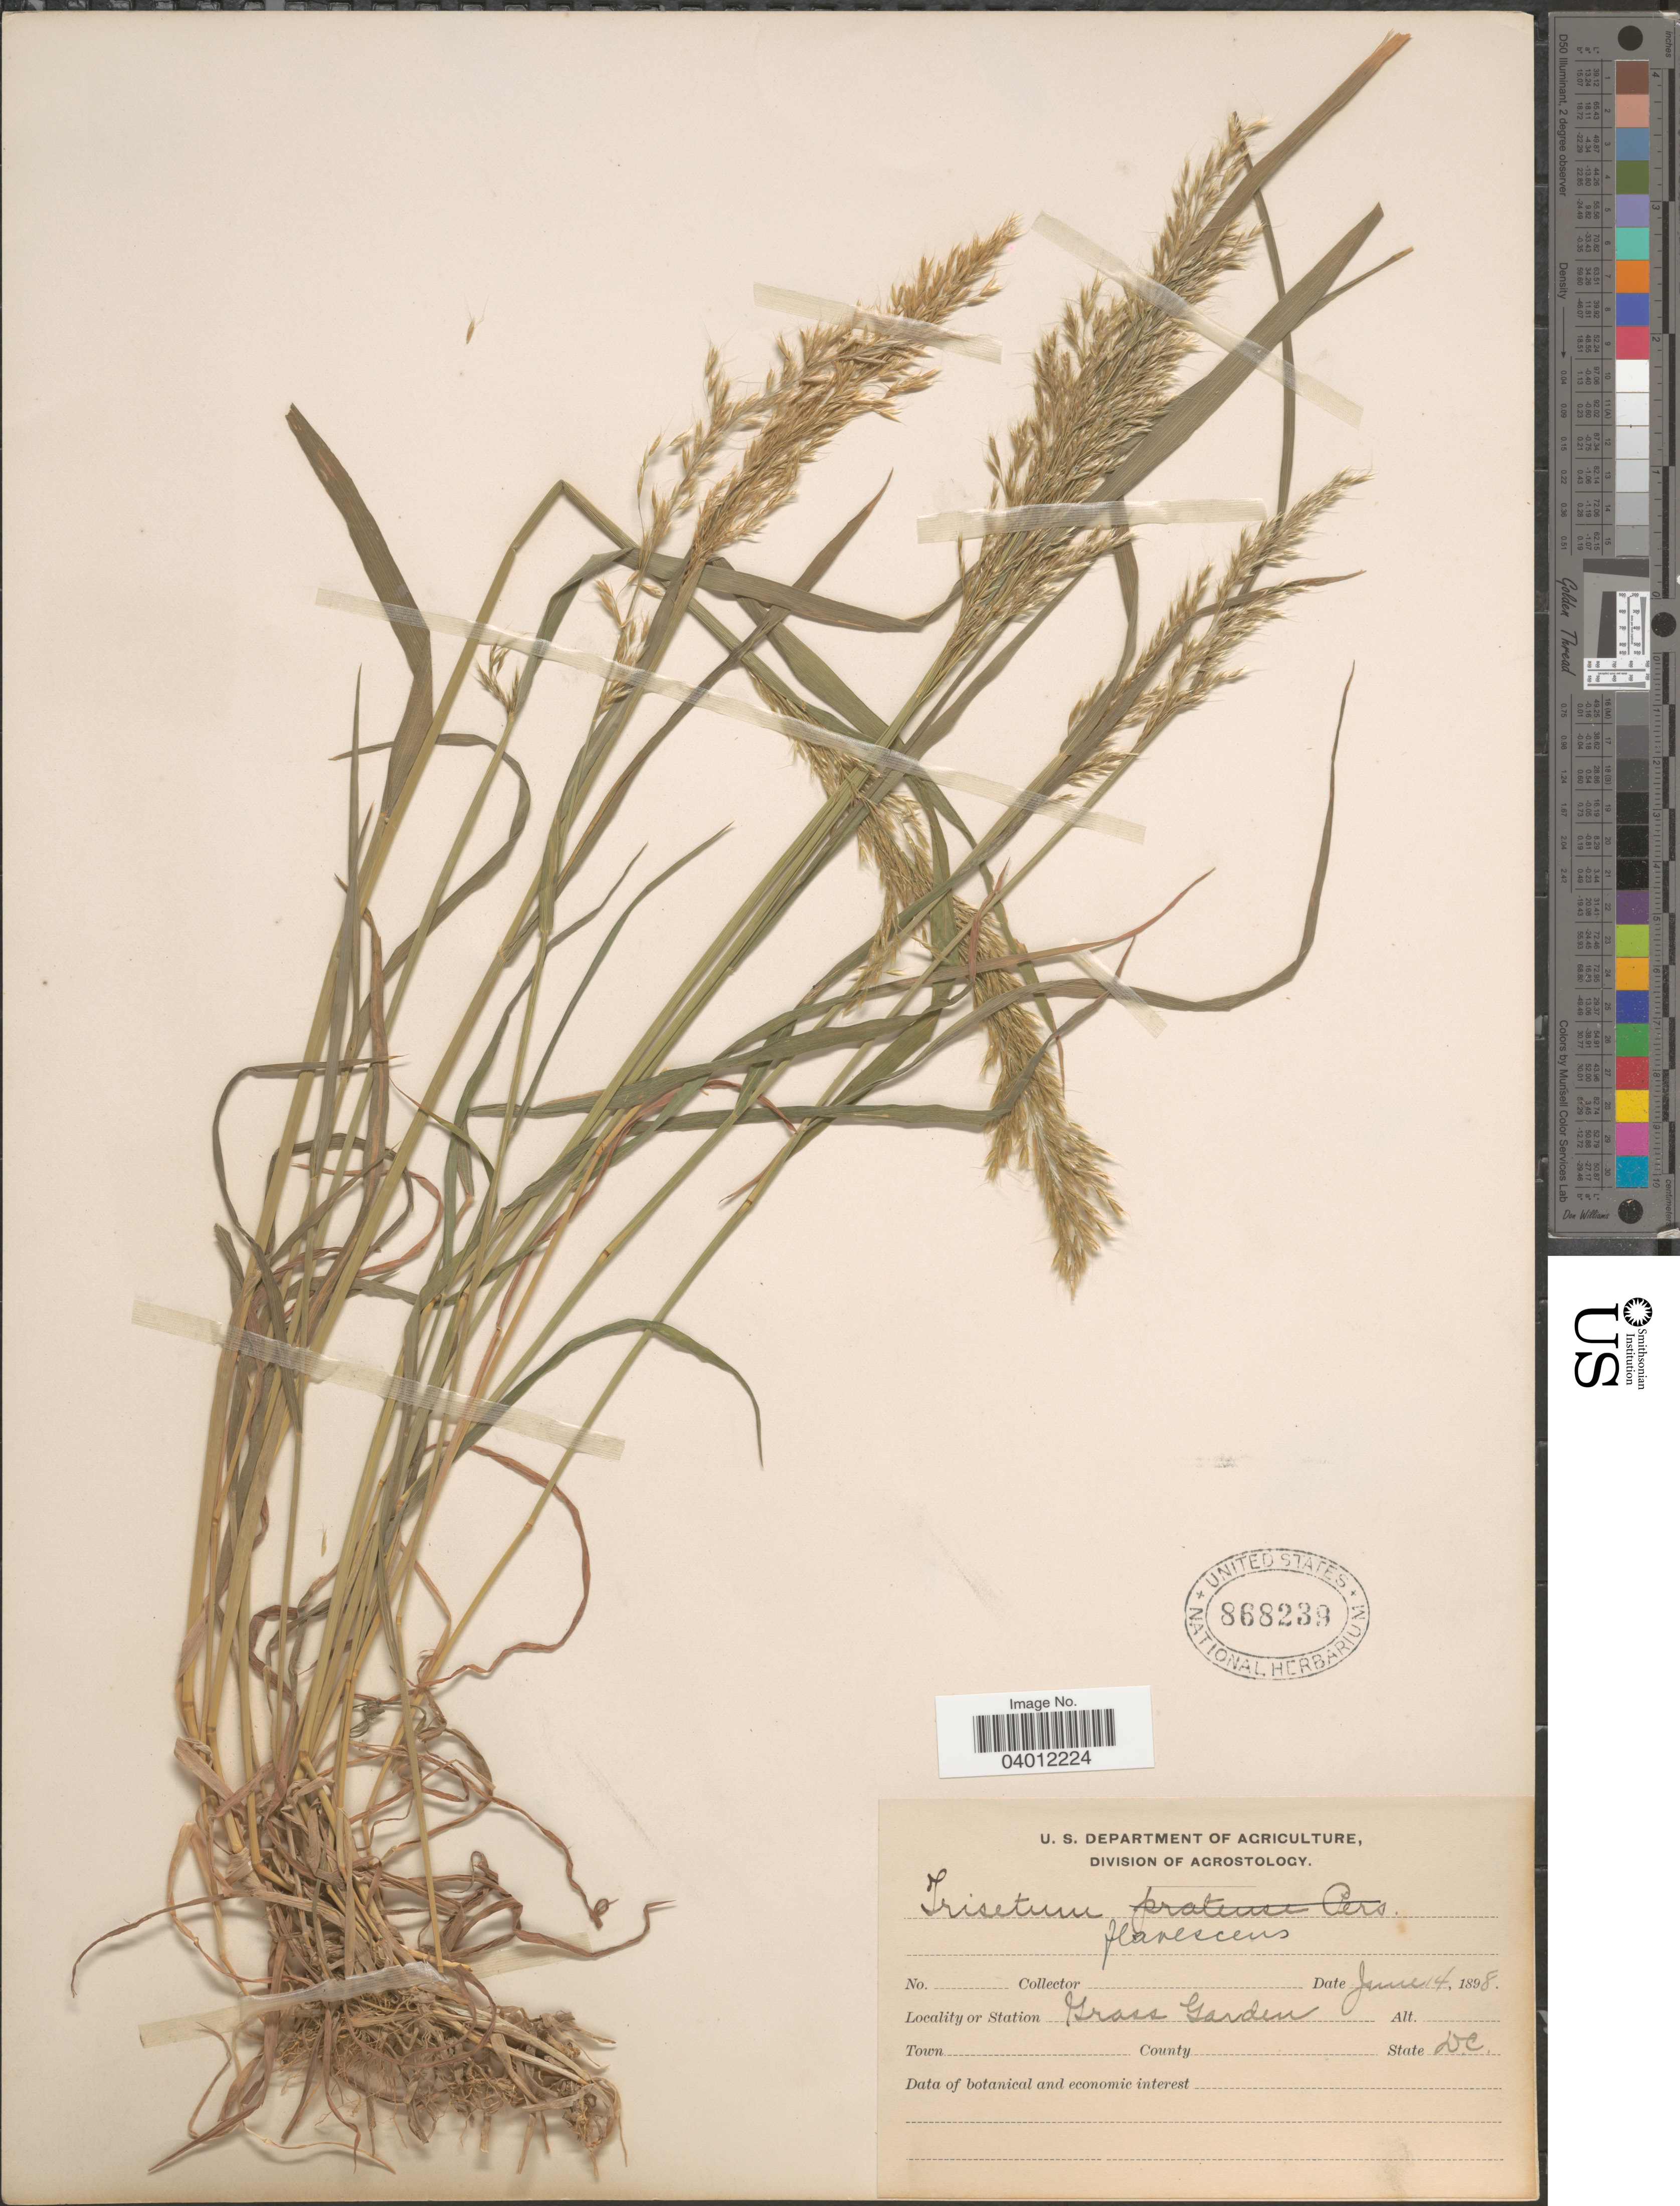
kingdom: Plantae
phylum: Tracheophyta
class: Liliopsida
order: Poales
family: Poaceae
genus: Trisetum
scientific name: Trisetum flavescens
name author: (L.) P. Beauv.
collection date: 1898-06-14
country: United States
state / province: District of Columbia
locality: Station Grass Garden. State D.C.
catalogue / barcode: US 868239